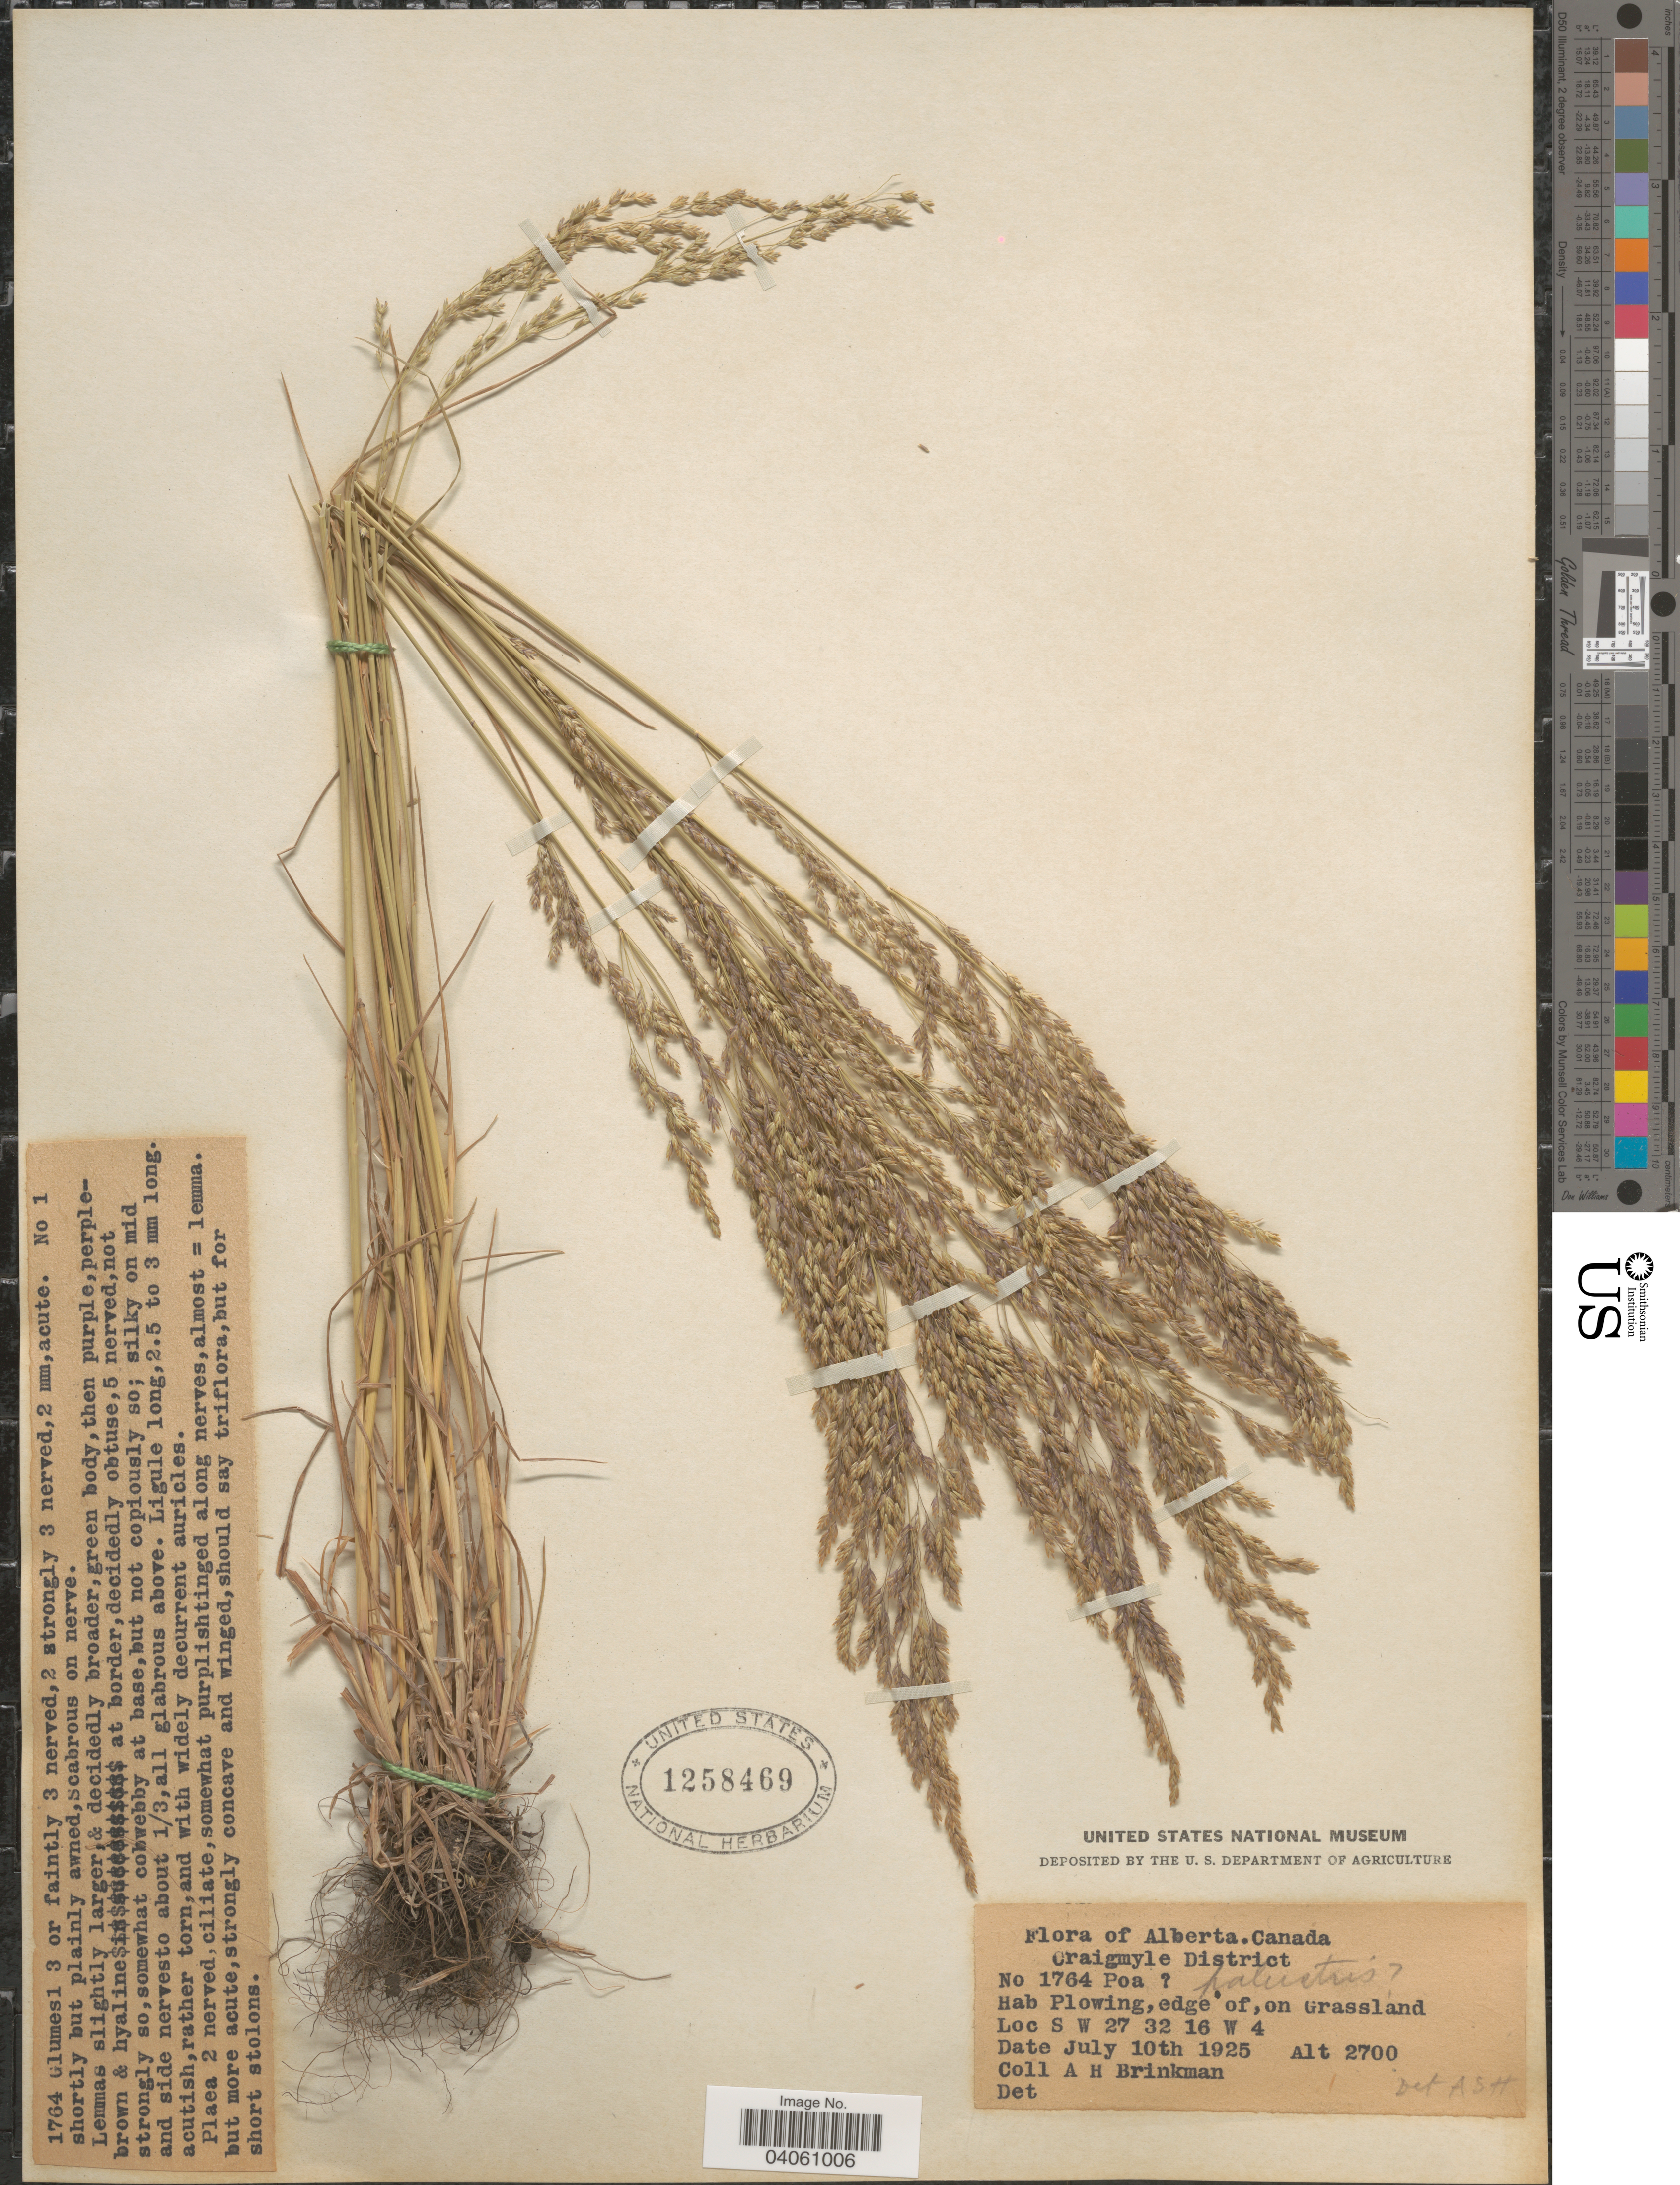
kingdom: Plantae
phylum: Tracheophyta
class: Liliopsida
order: Poales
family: Poaceae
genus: Poa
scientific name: Poa palustris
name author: L.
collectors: A. Brinkman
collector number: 1764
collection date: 1925-07-10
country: Canada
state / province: Alberta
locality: Craigmyle District. Plowing, edge of, on Grassland. S W 27 32 16 W 4.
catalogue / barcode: US 1258469